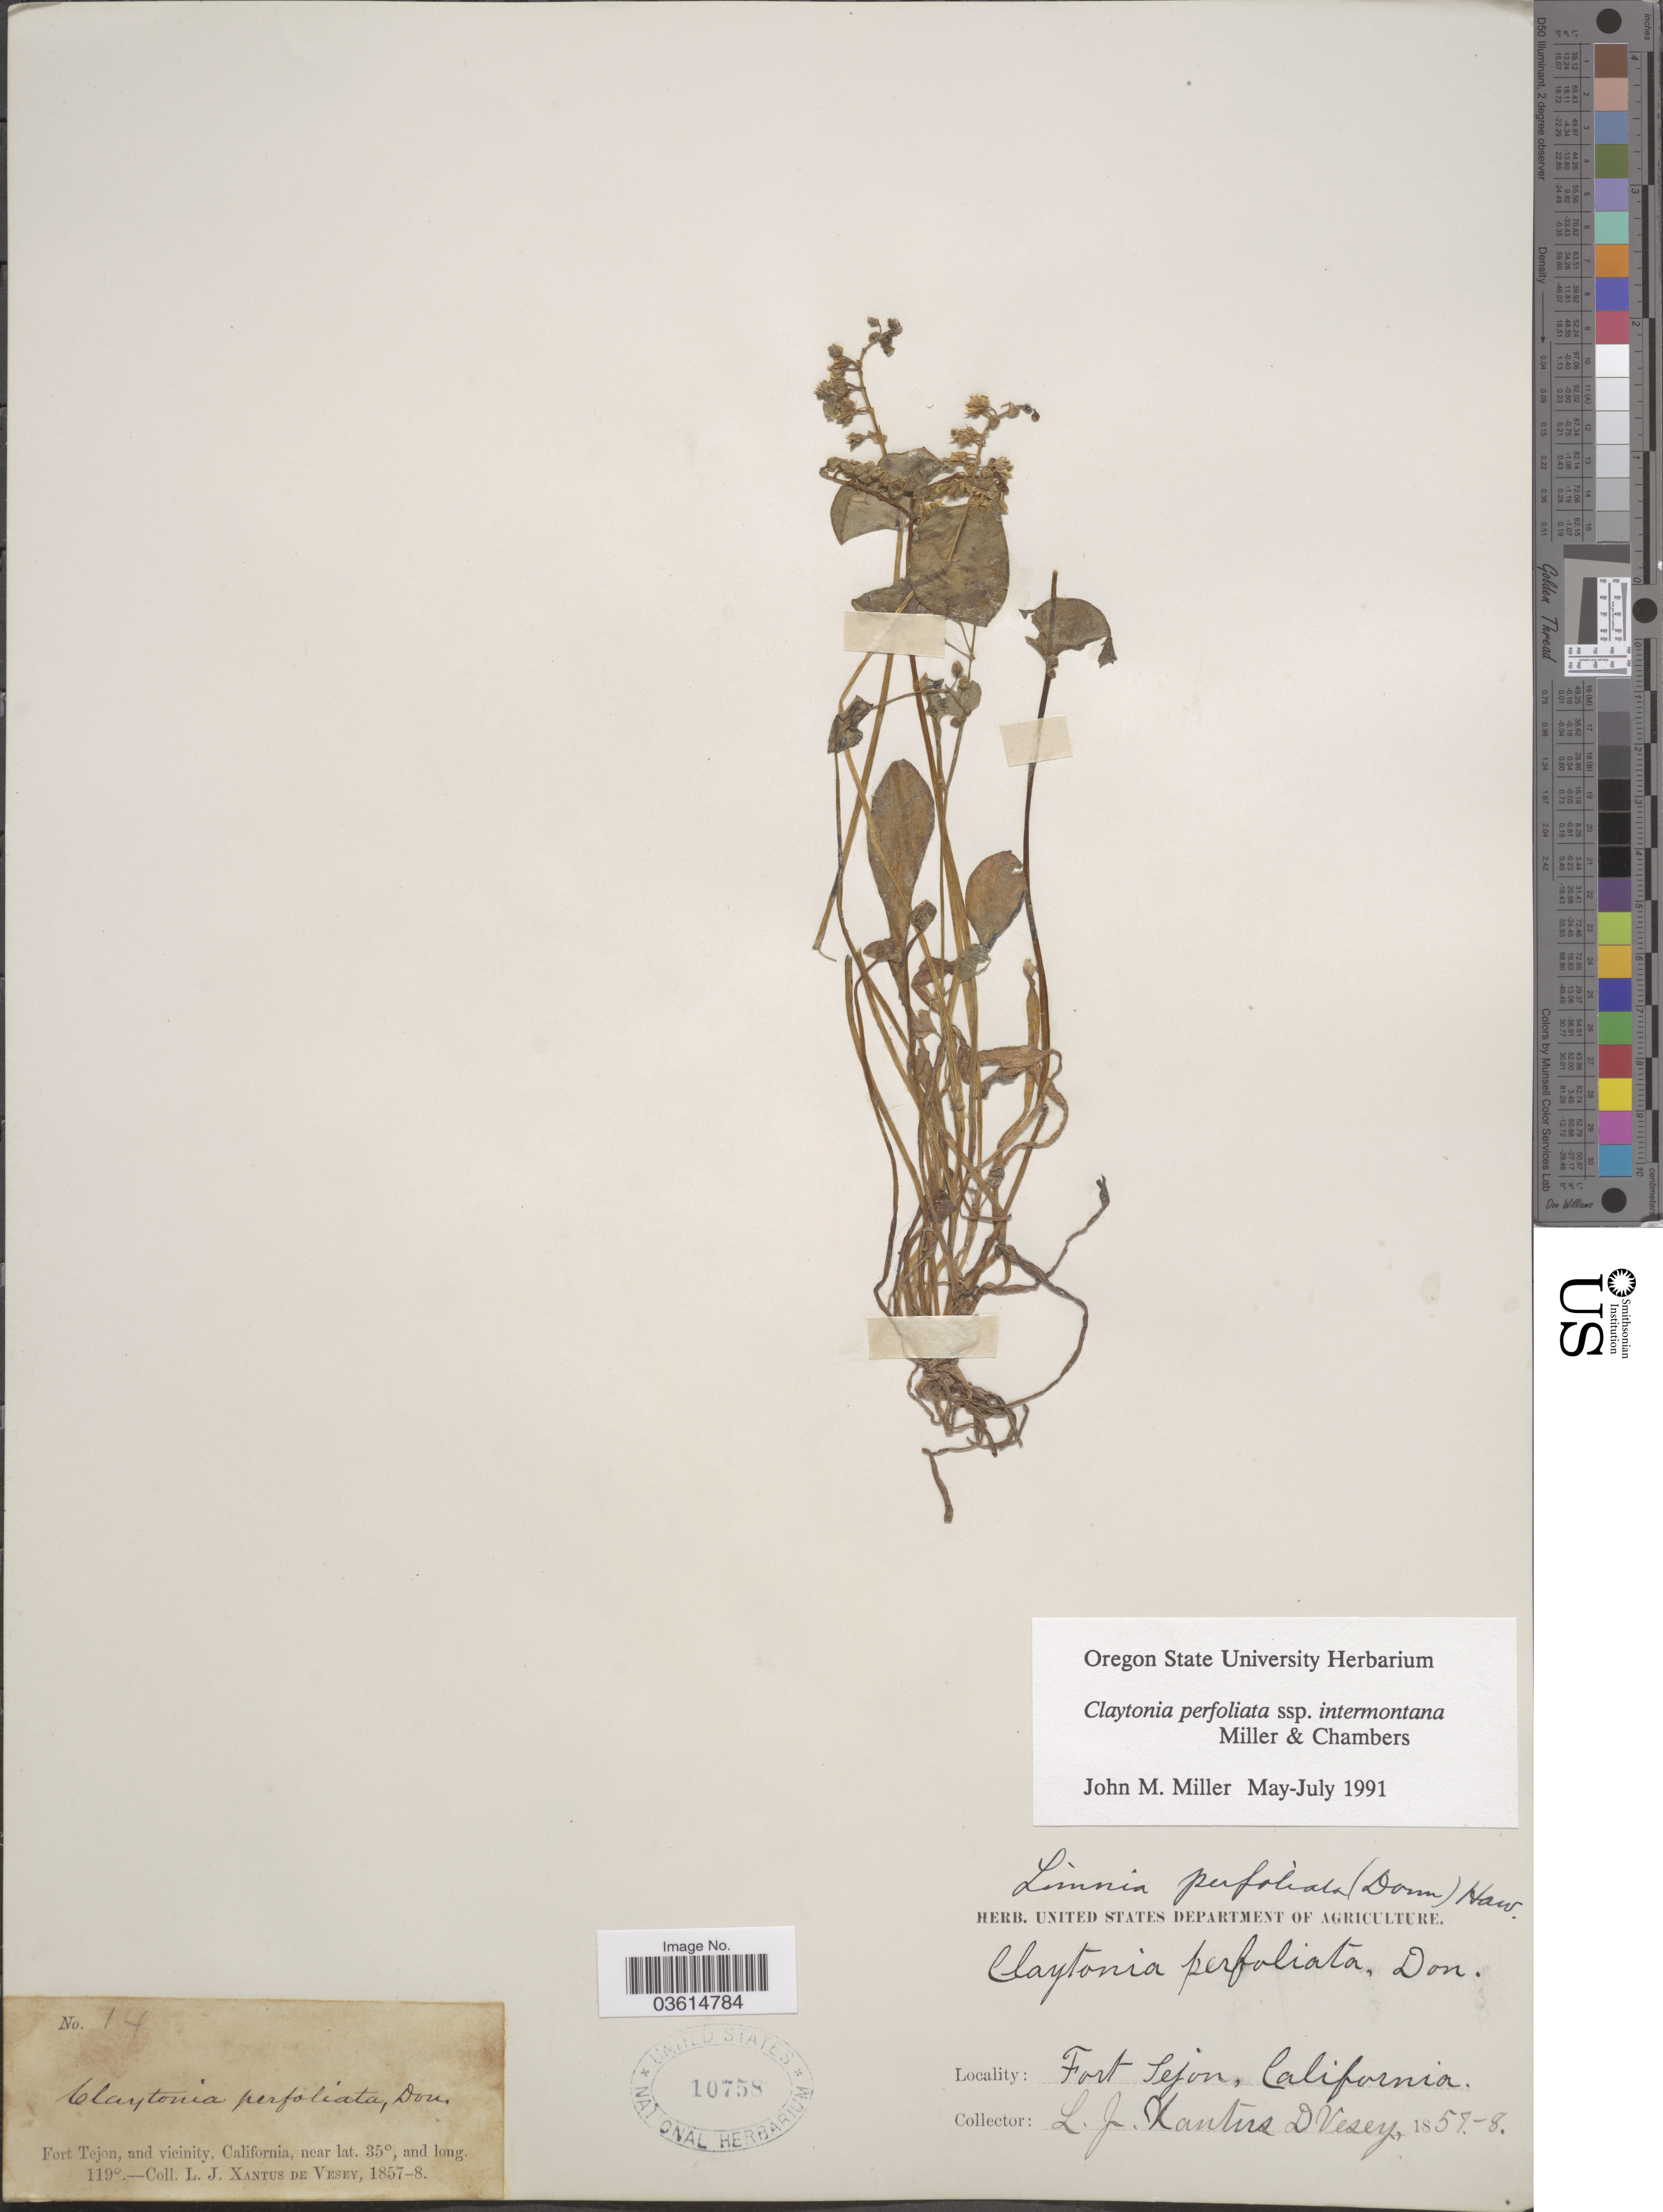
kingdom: Plantae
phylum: Tracheophyta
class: Magnoliopsida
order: Caryophyllales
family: Montiaceae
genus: Claytonia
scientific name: Claytonia perfoliata subsp. intermontana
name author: Mill. & Chambers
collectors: L. Xantus de Vesey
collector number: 14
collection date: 1857/1858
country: United States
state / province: California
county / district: Kern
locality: Fort Tejon, and vicinity.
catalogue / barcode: US 10758